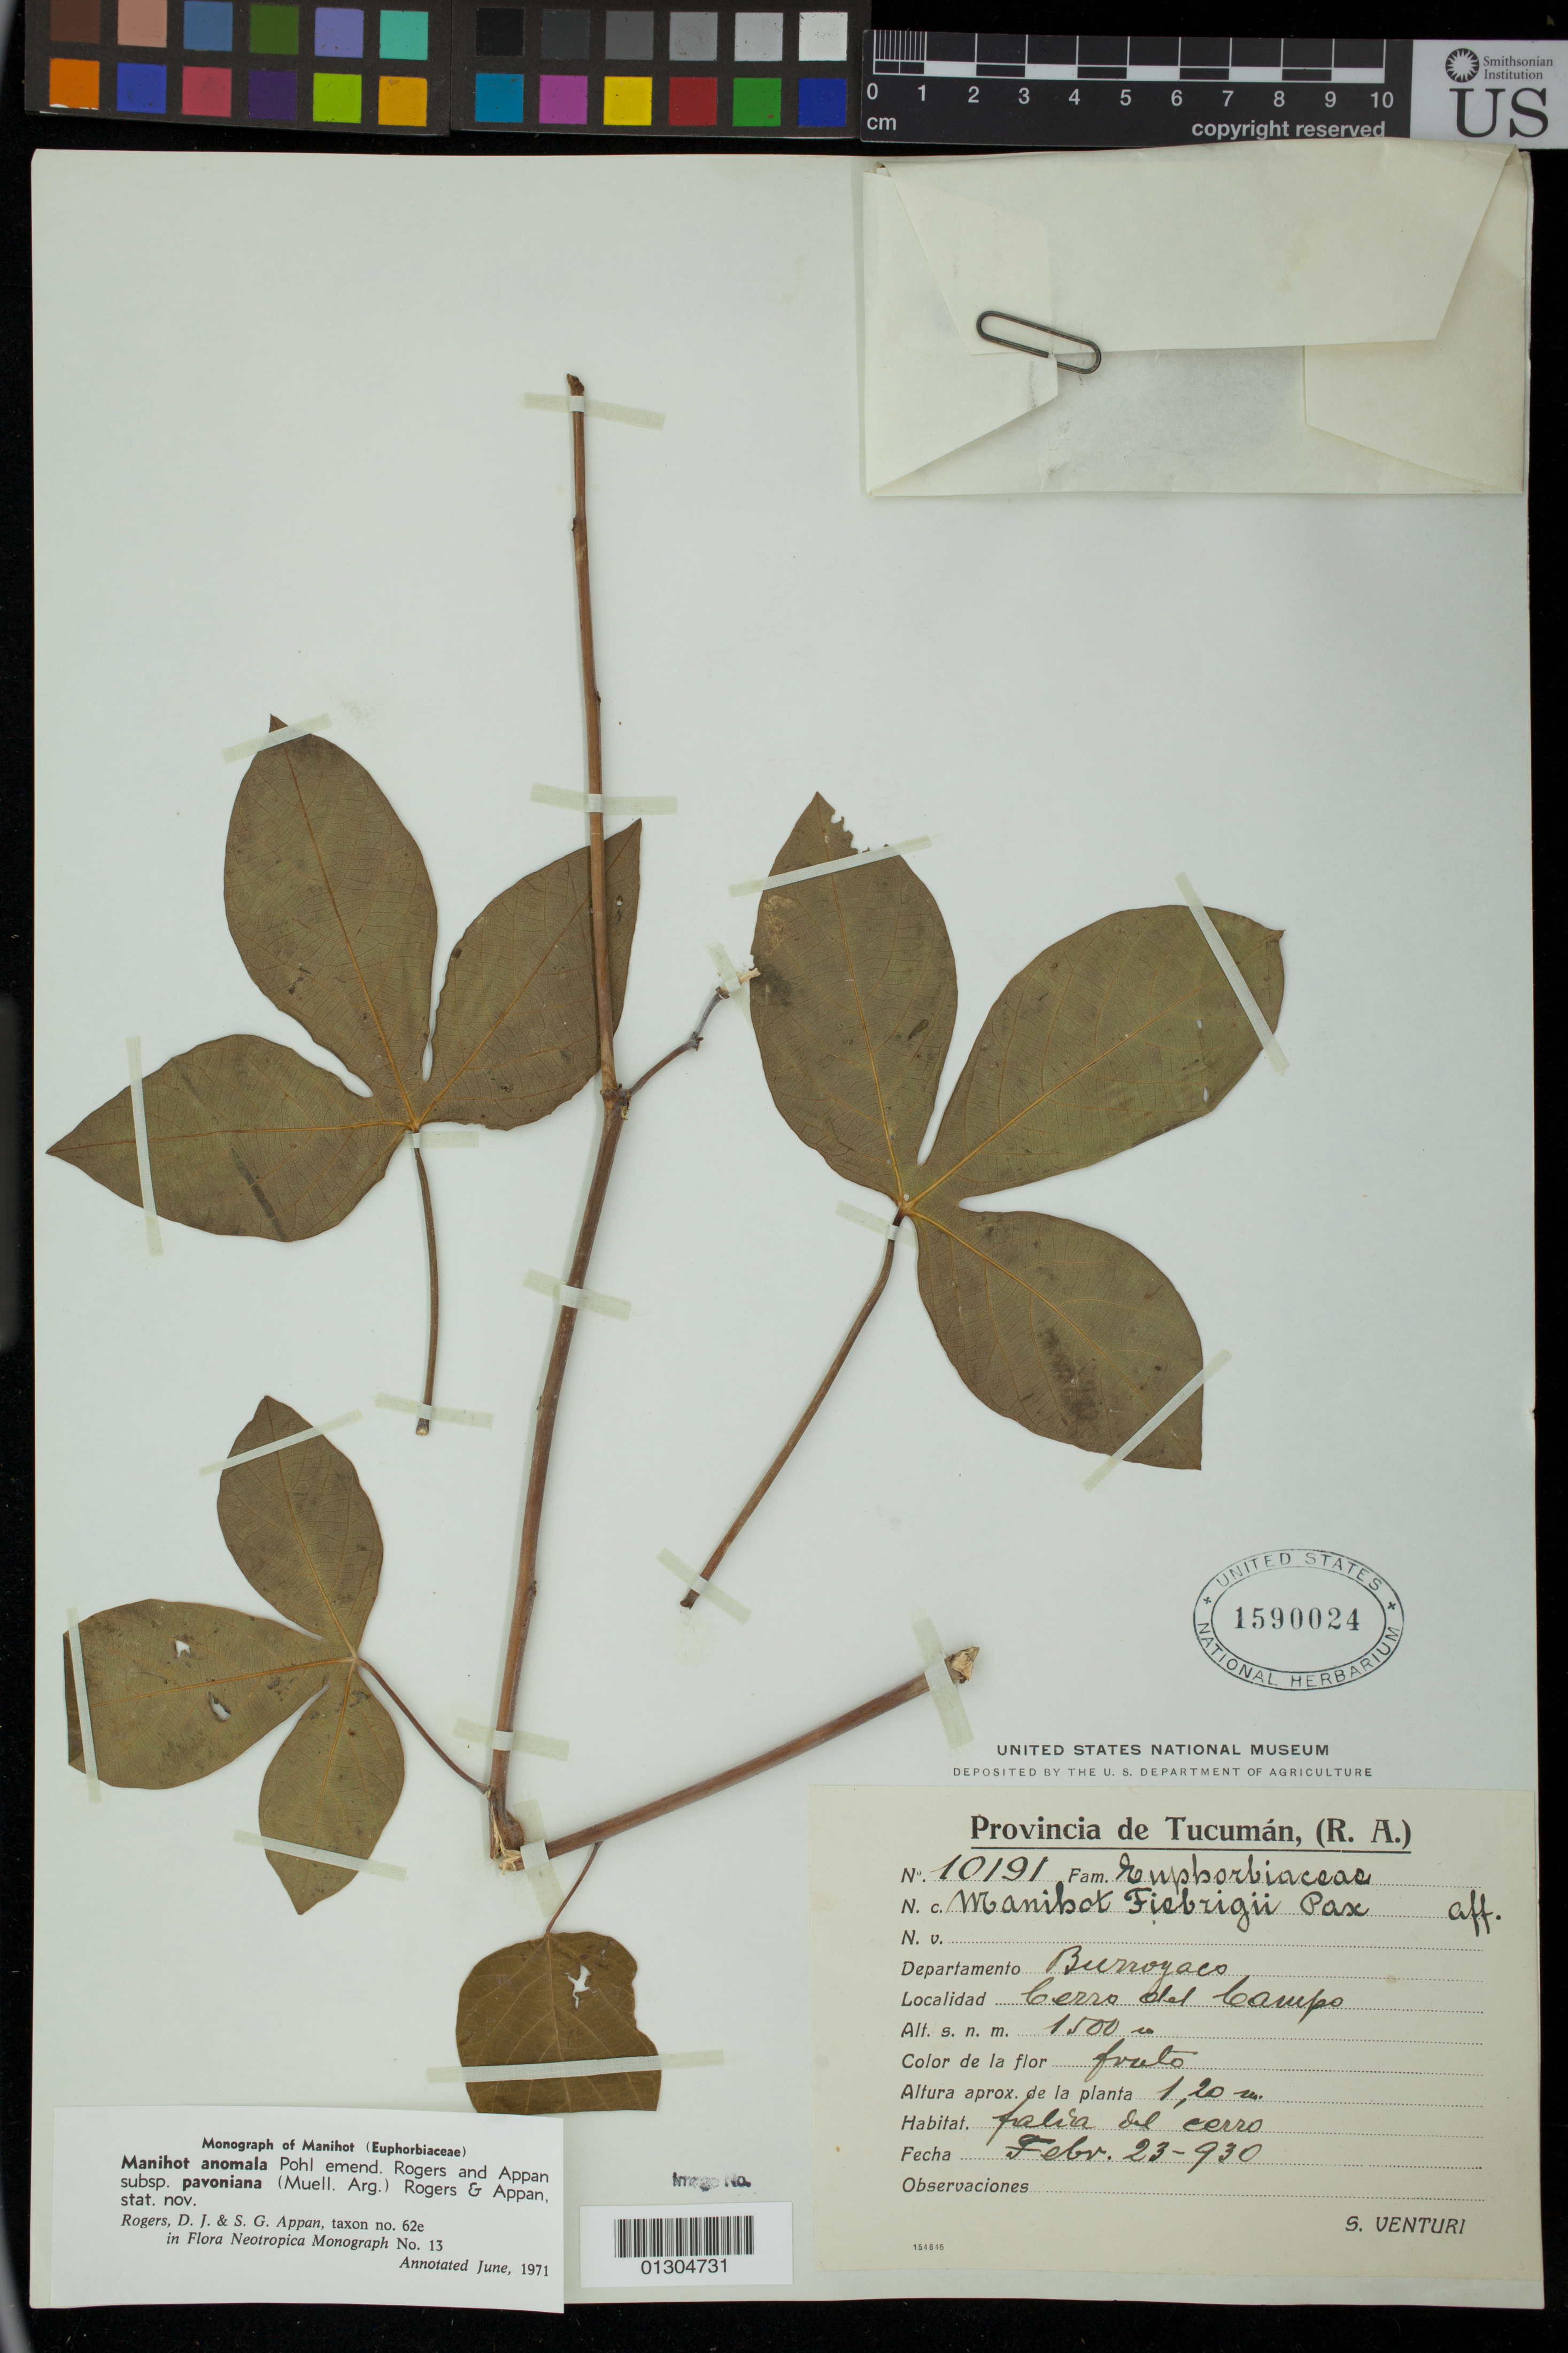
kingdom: Plantae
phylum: Tracheophyta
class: Magnoliopsida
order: Malpighiales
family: Euphorbiaceae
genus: Manihot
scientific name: Manihot anomala subsp. pavoniana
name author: (Müll. Arg.) D.J. Rogers & Appan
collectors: S. Venturi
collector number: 10191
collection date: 1930-02-23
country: Argentina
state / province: Tucumán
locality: Burruyacú, Cerro del Campo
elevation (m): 1500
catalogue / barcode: US 1590024